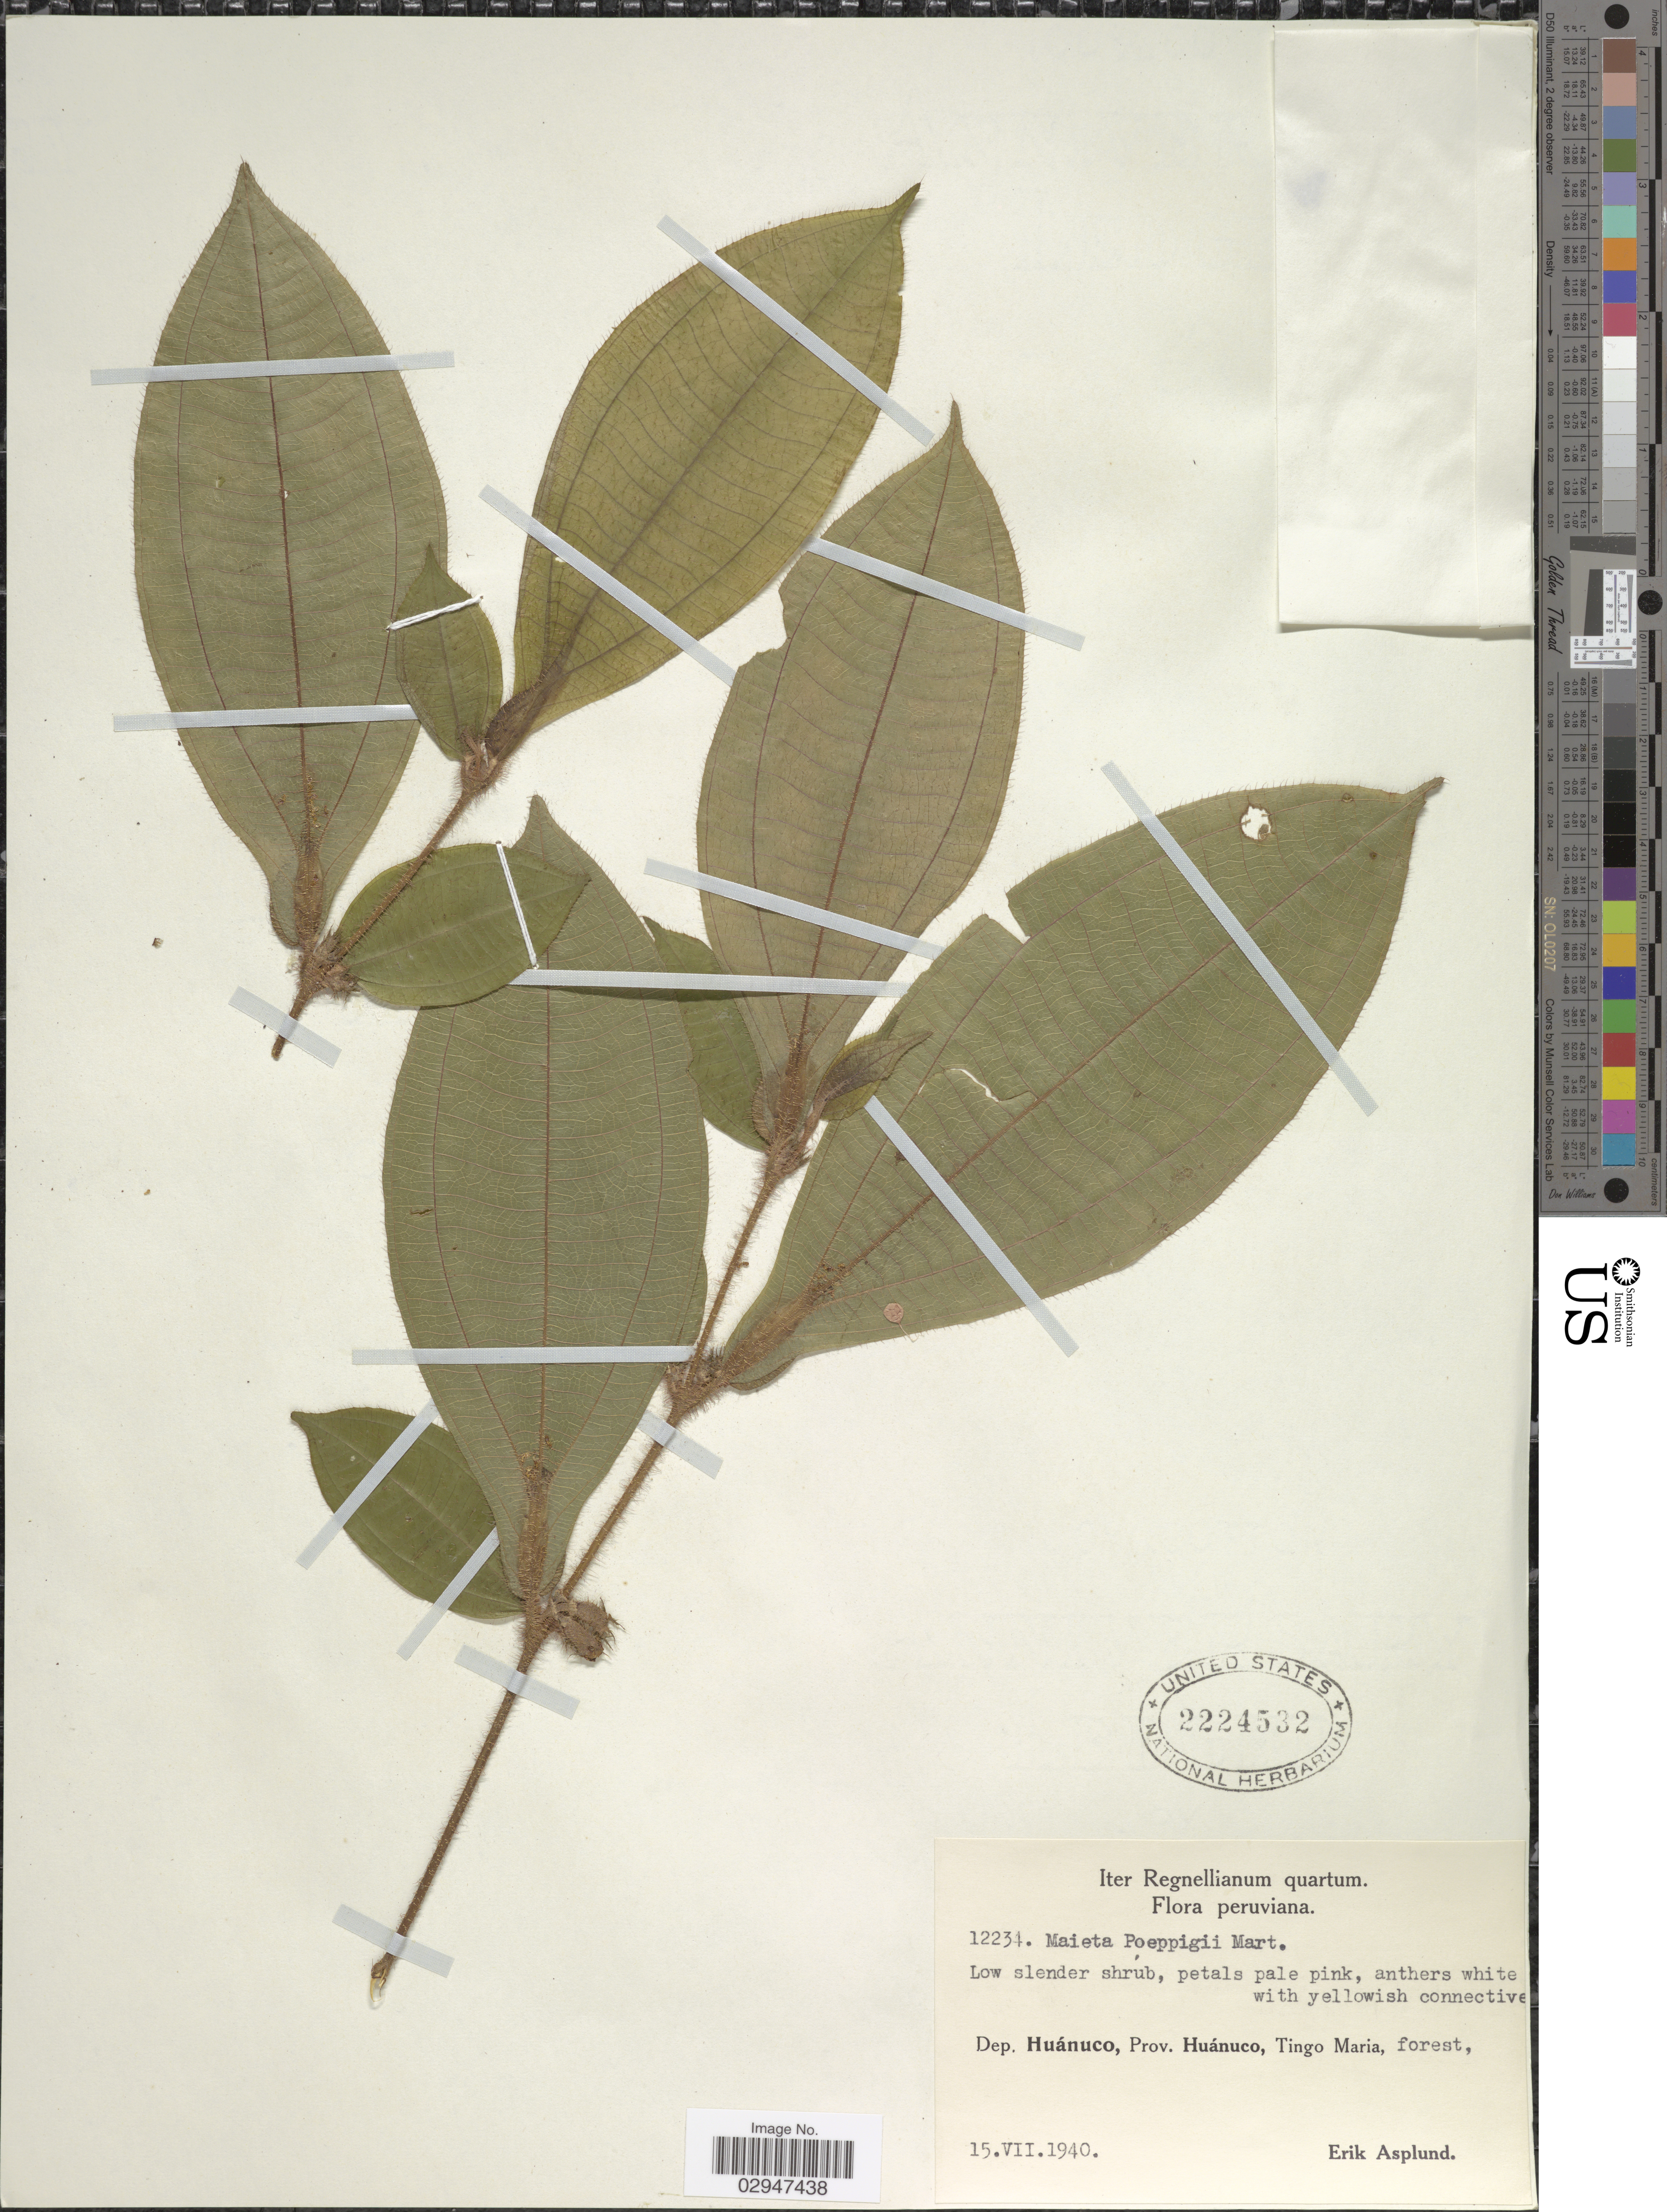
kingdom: Plantae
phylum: Tracheophyta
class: Magnoliopsida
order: Myrtales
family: Melastomataceae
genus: Maieta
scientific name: Maieta poeppigii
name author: Mart. ex Cogn.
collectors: E. Asplund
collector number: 12234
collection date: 1940-07-15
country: Peru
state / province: Huánuco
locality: Dep. Huánuco, Prov. Huánuco, Tingo Maria.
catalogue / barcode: US 2224532